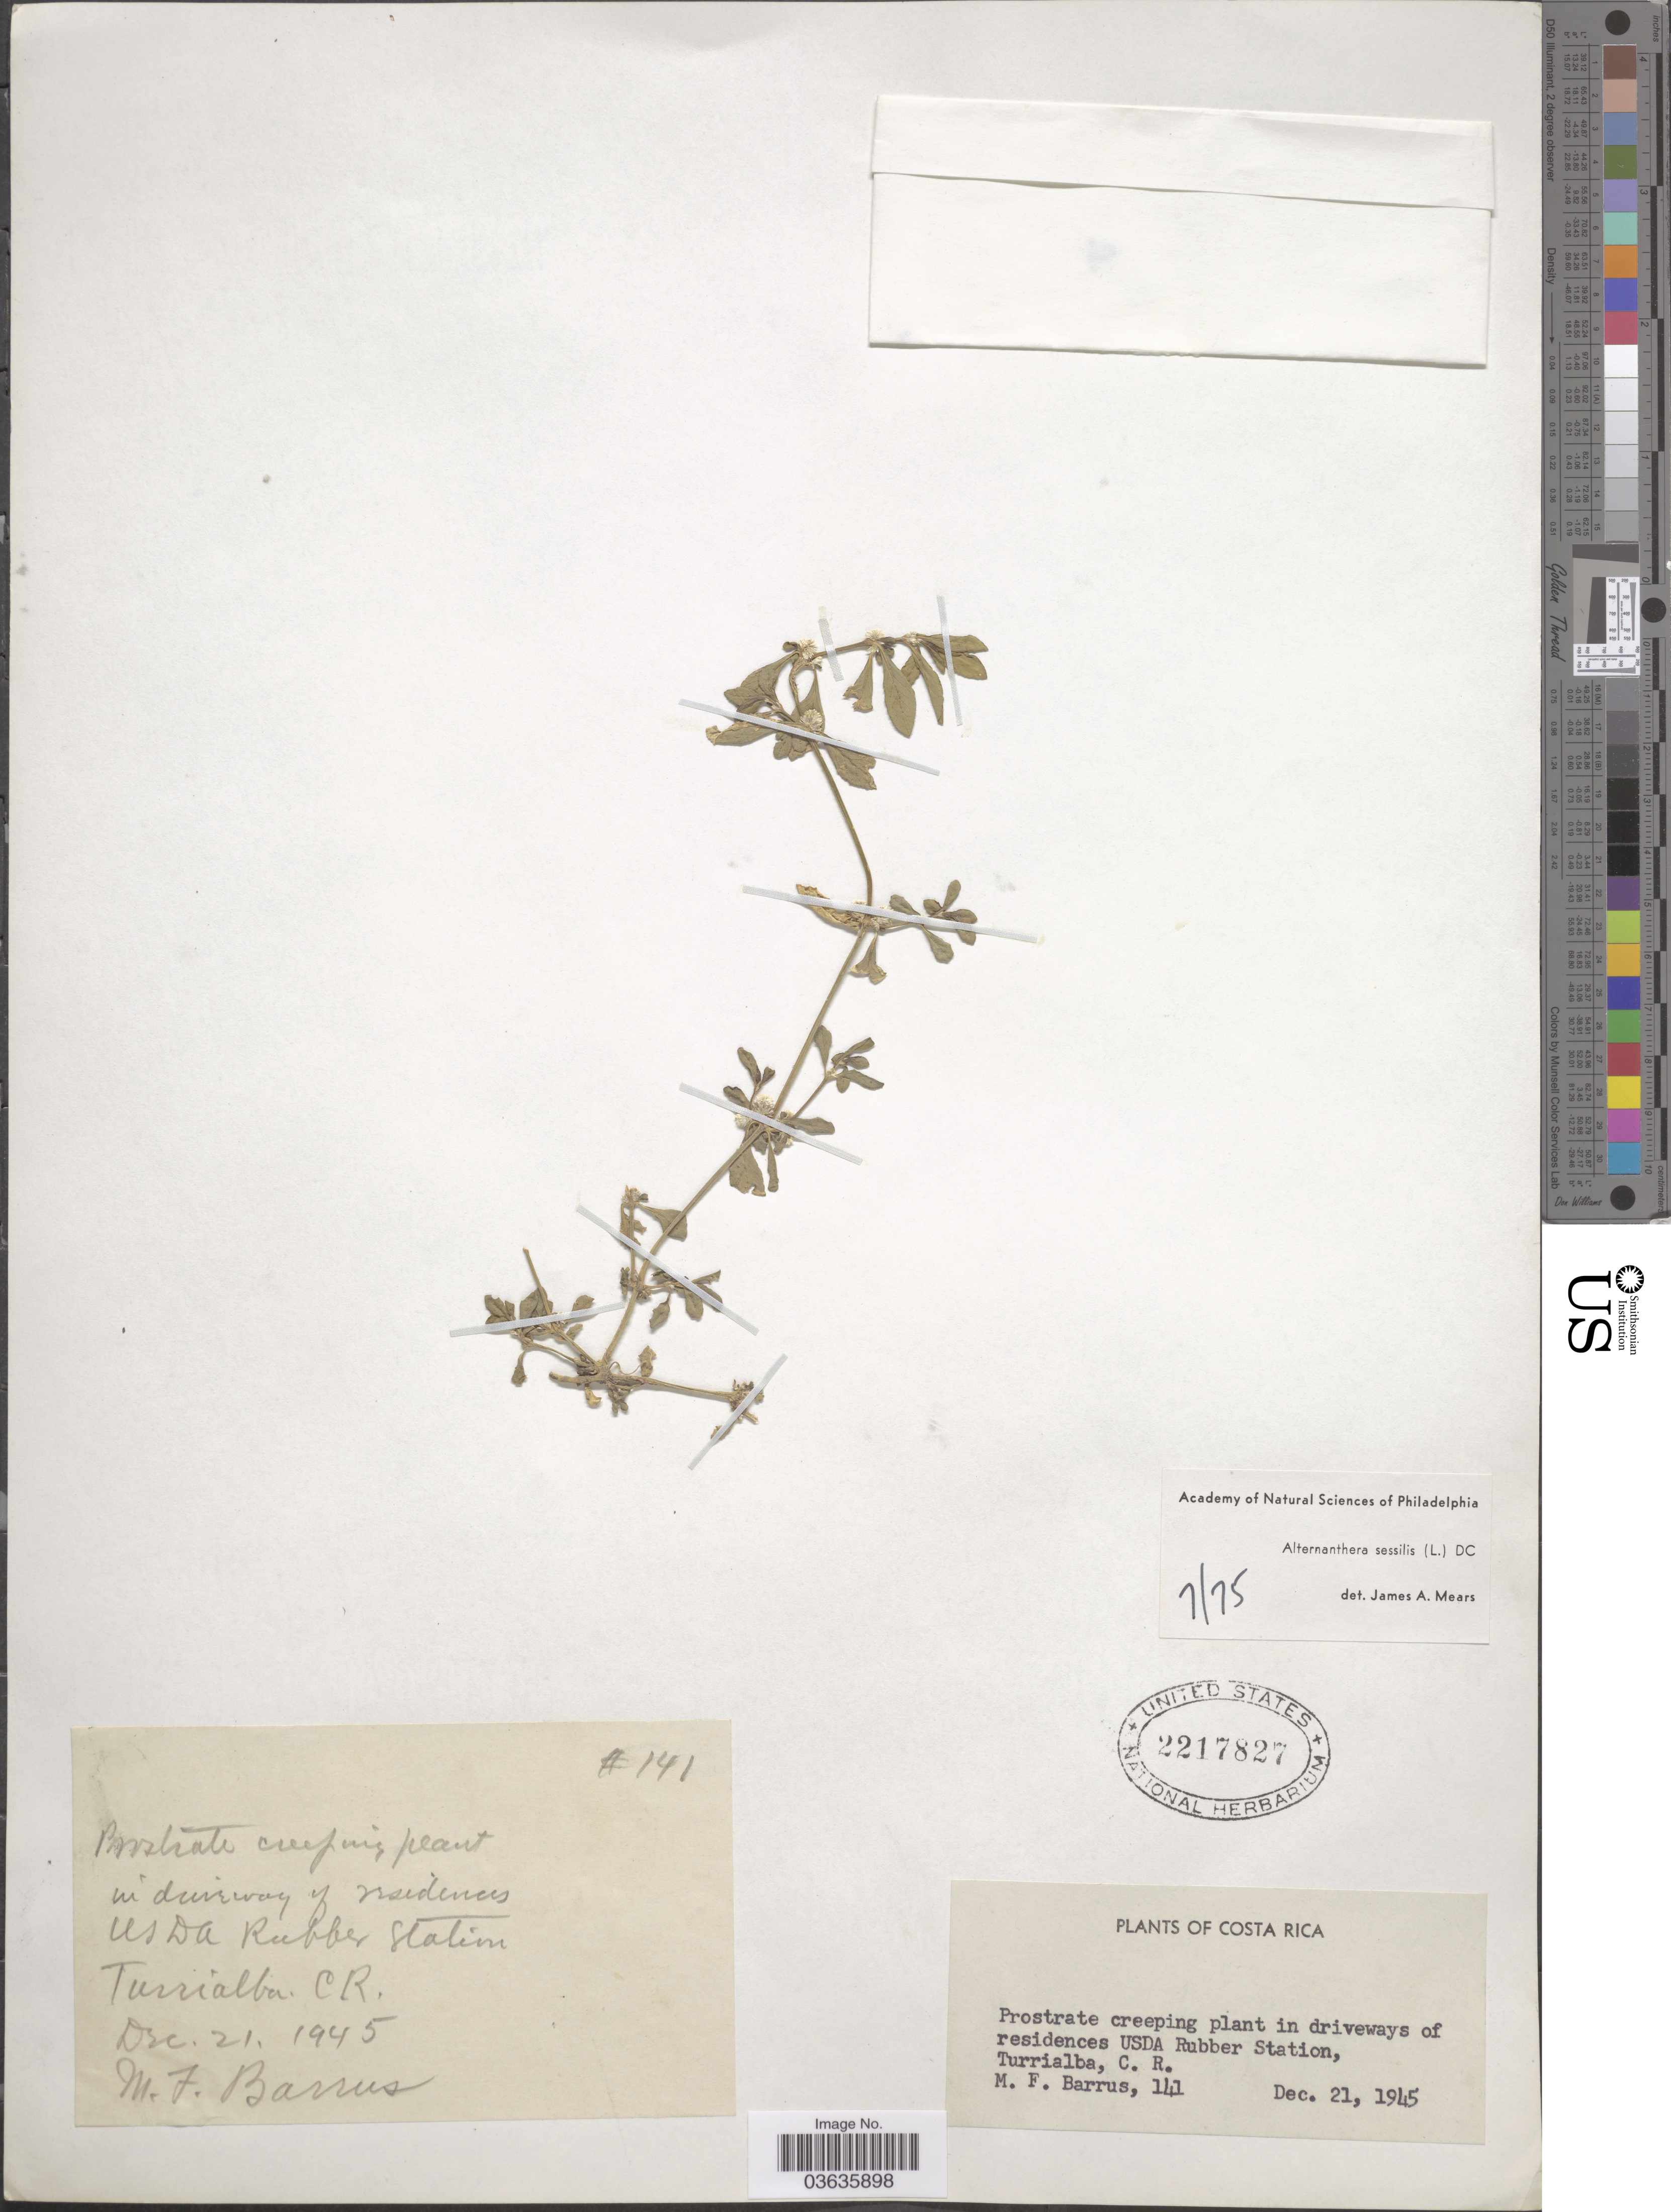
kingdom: Plantae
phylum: Tracheophyta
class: Magnoliopsida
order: Caryophyllales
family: Amaranthaceae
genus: Alternanthera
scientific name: Alternanthera sessilis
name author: (L.) DC.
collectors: M. Barrus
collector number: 141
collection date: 1945-12-21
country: Costa Rica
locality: In driveways of residences USDA Rubber Station, Turrialba.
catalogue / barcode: US 2217827